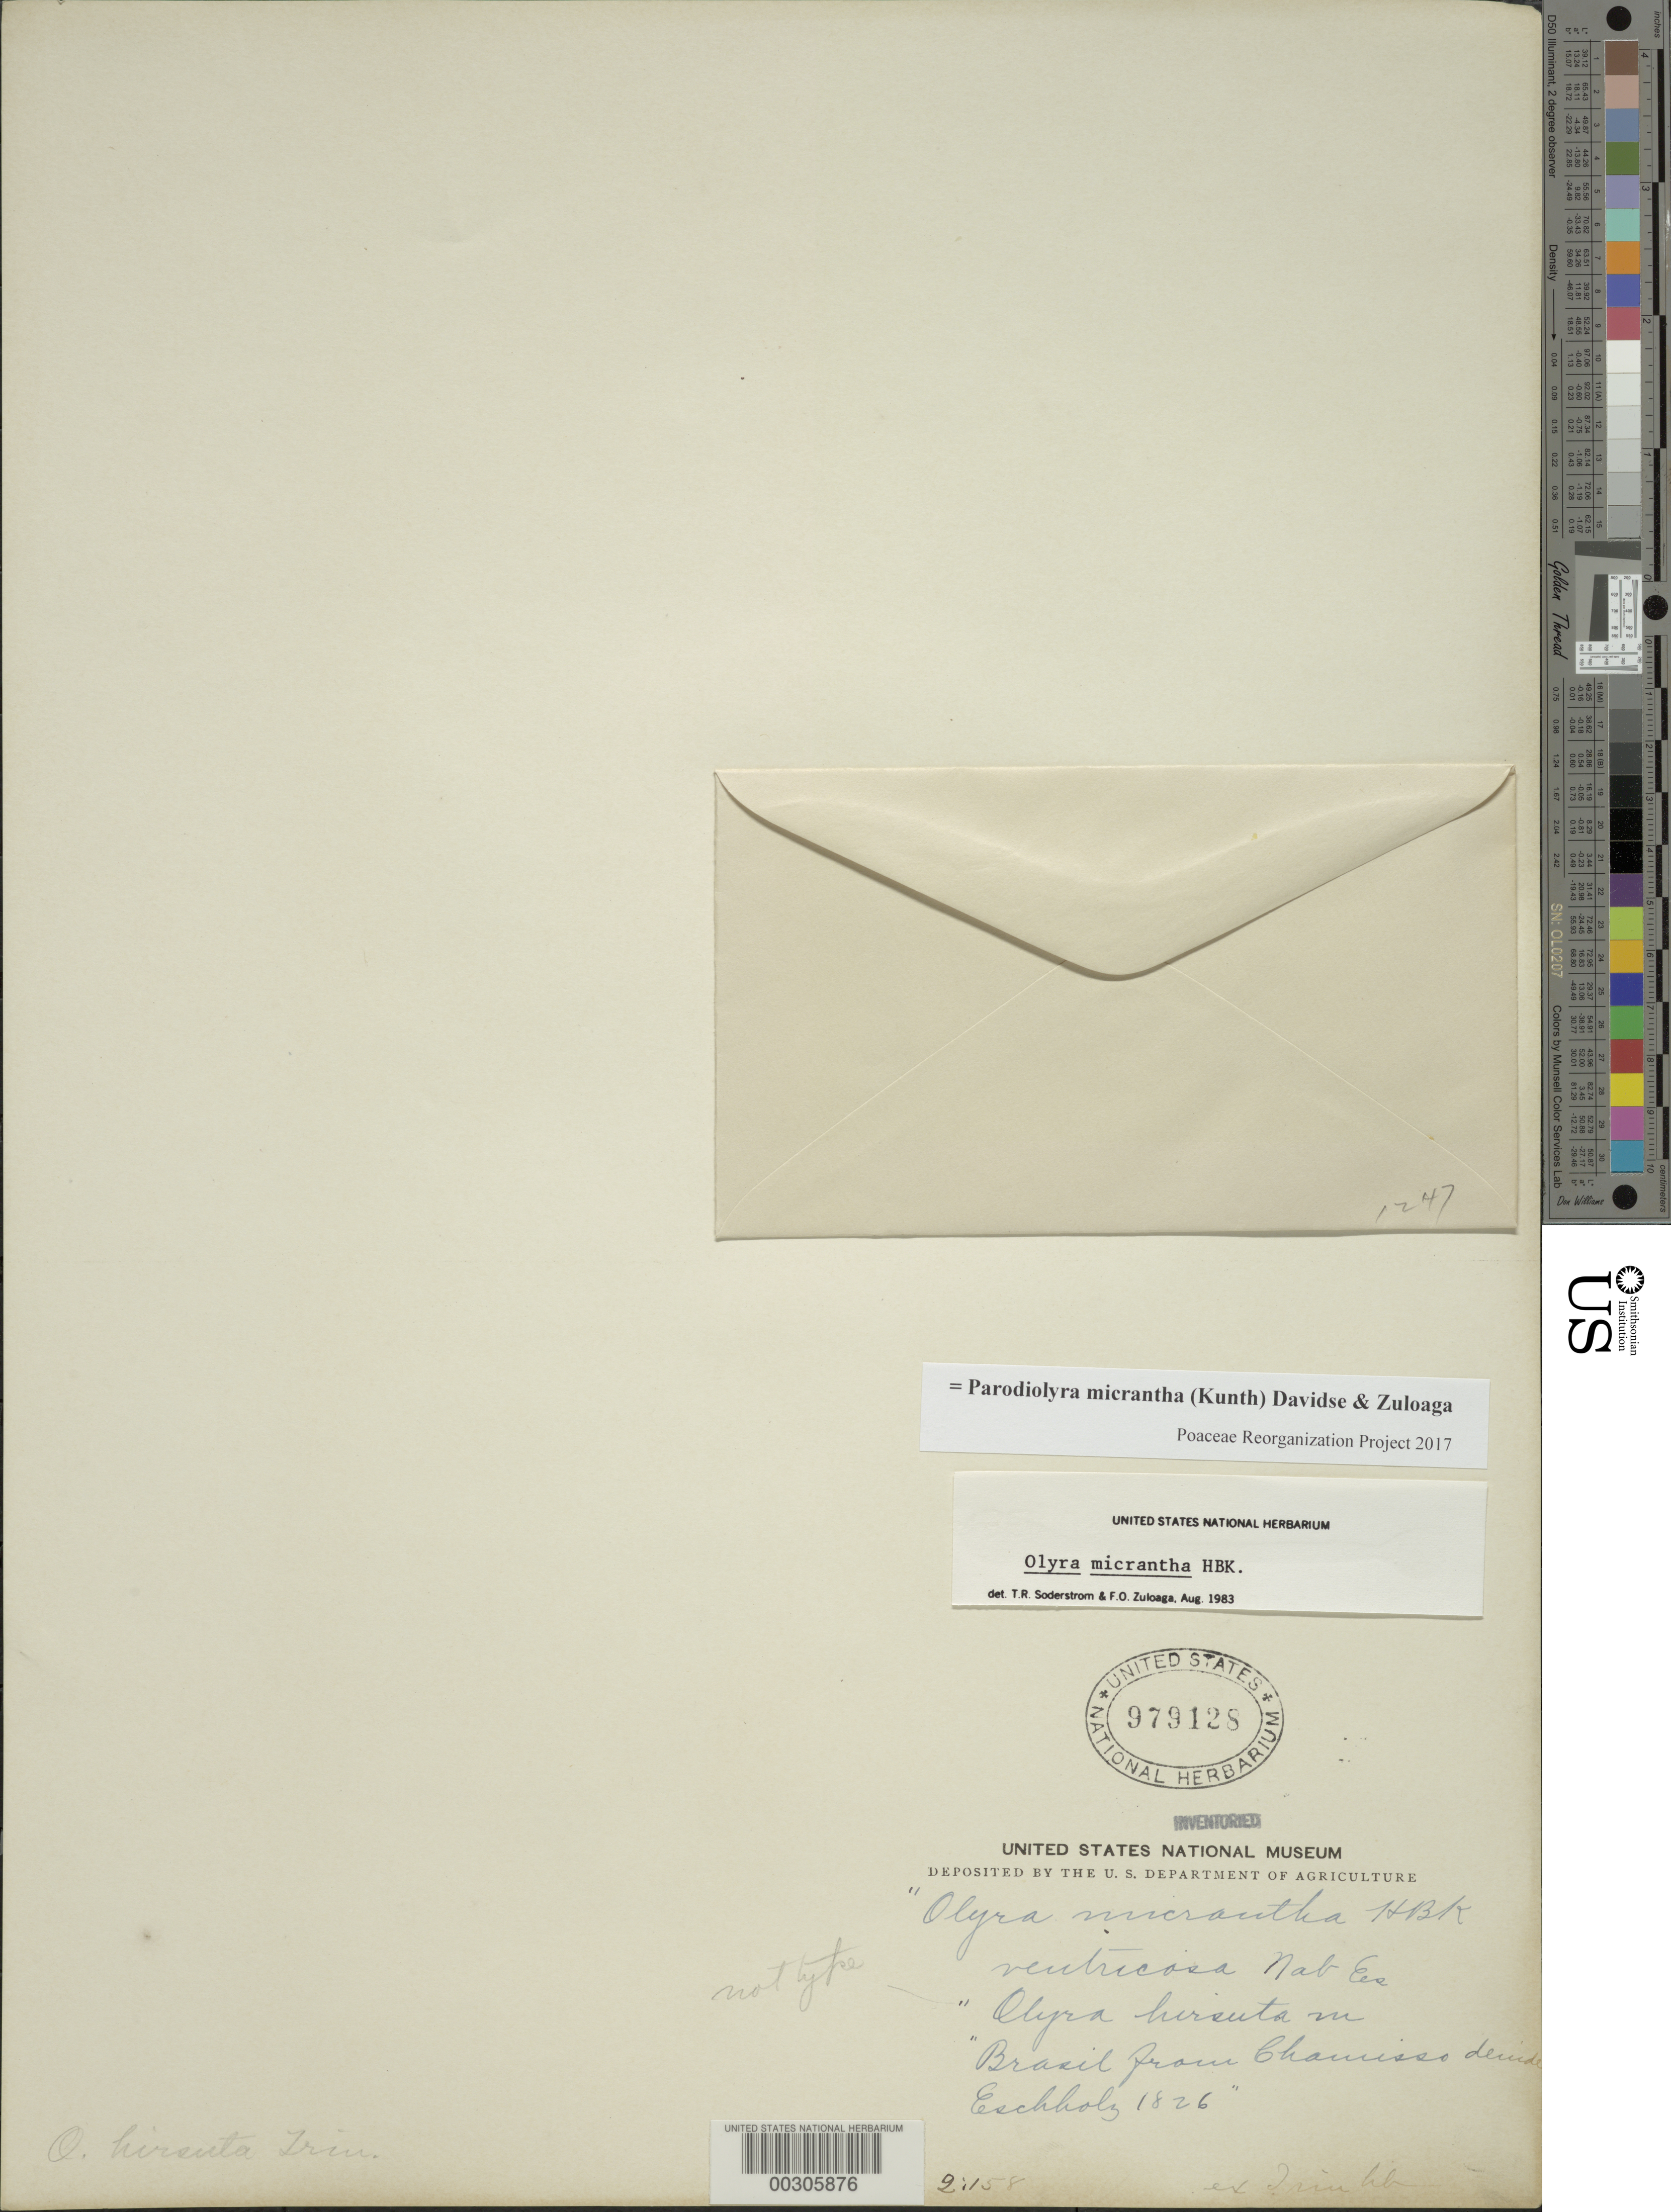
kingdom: Plantae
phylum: Tracheophyta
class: Liliopsida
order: Poales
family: Poaceae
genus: Parodiolyra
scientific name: Parodiolyra micrantha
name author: (Kunth) Davidse & Zuloaga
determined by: Poaceae Reorganization Project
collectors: W. Weingart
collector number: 2:158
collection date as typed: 09 Apr 1914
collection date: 1914-04-09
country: Germany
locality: Gorgenthal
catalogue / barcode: US 979128